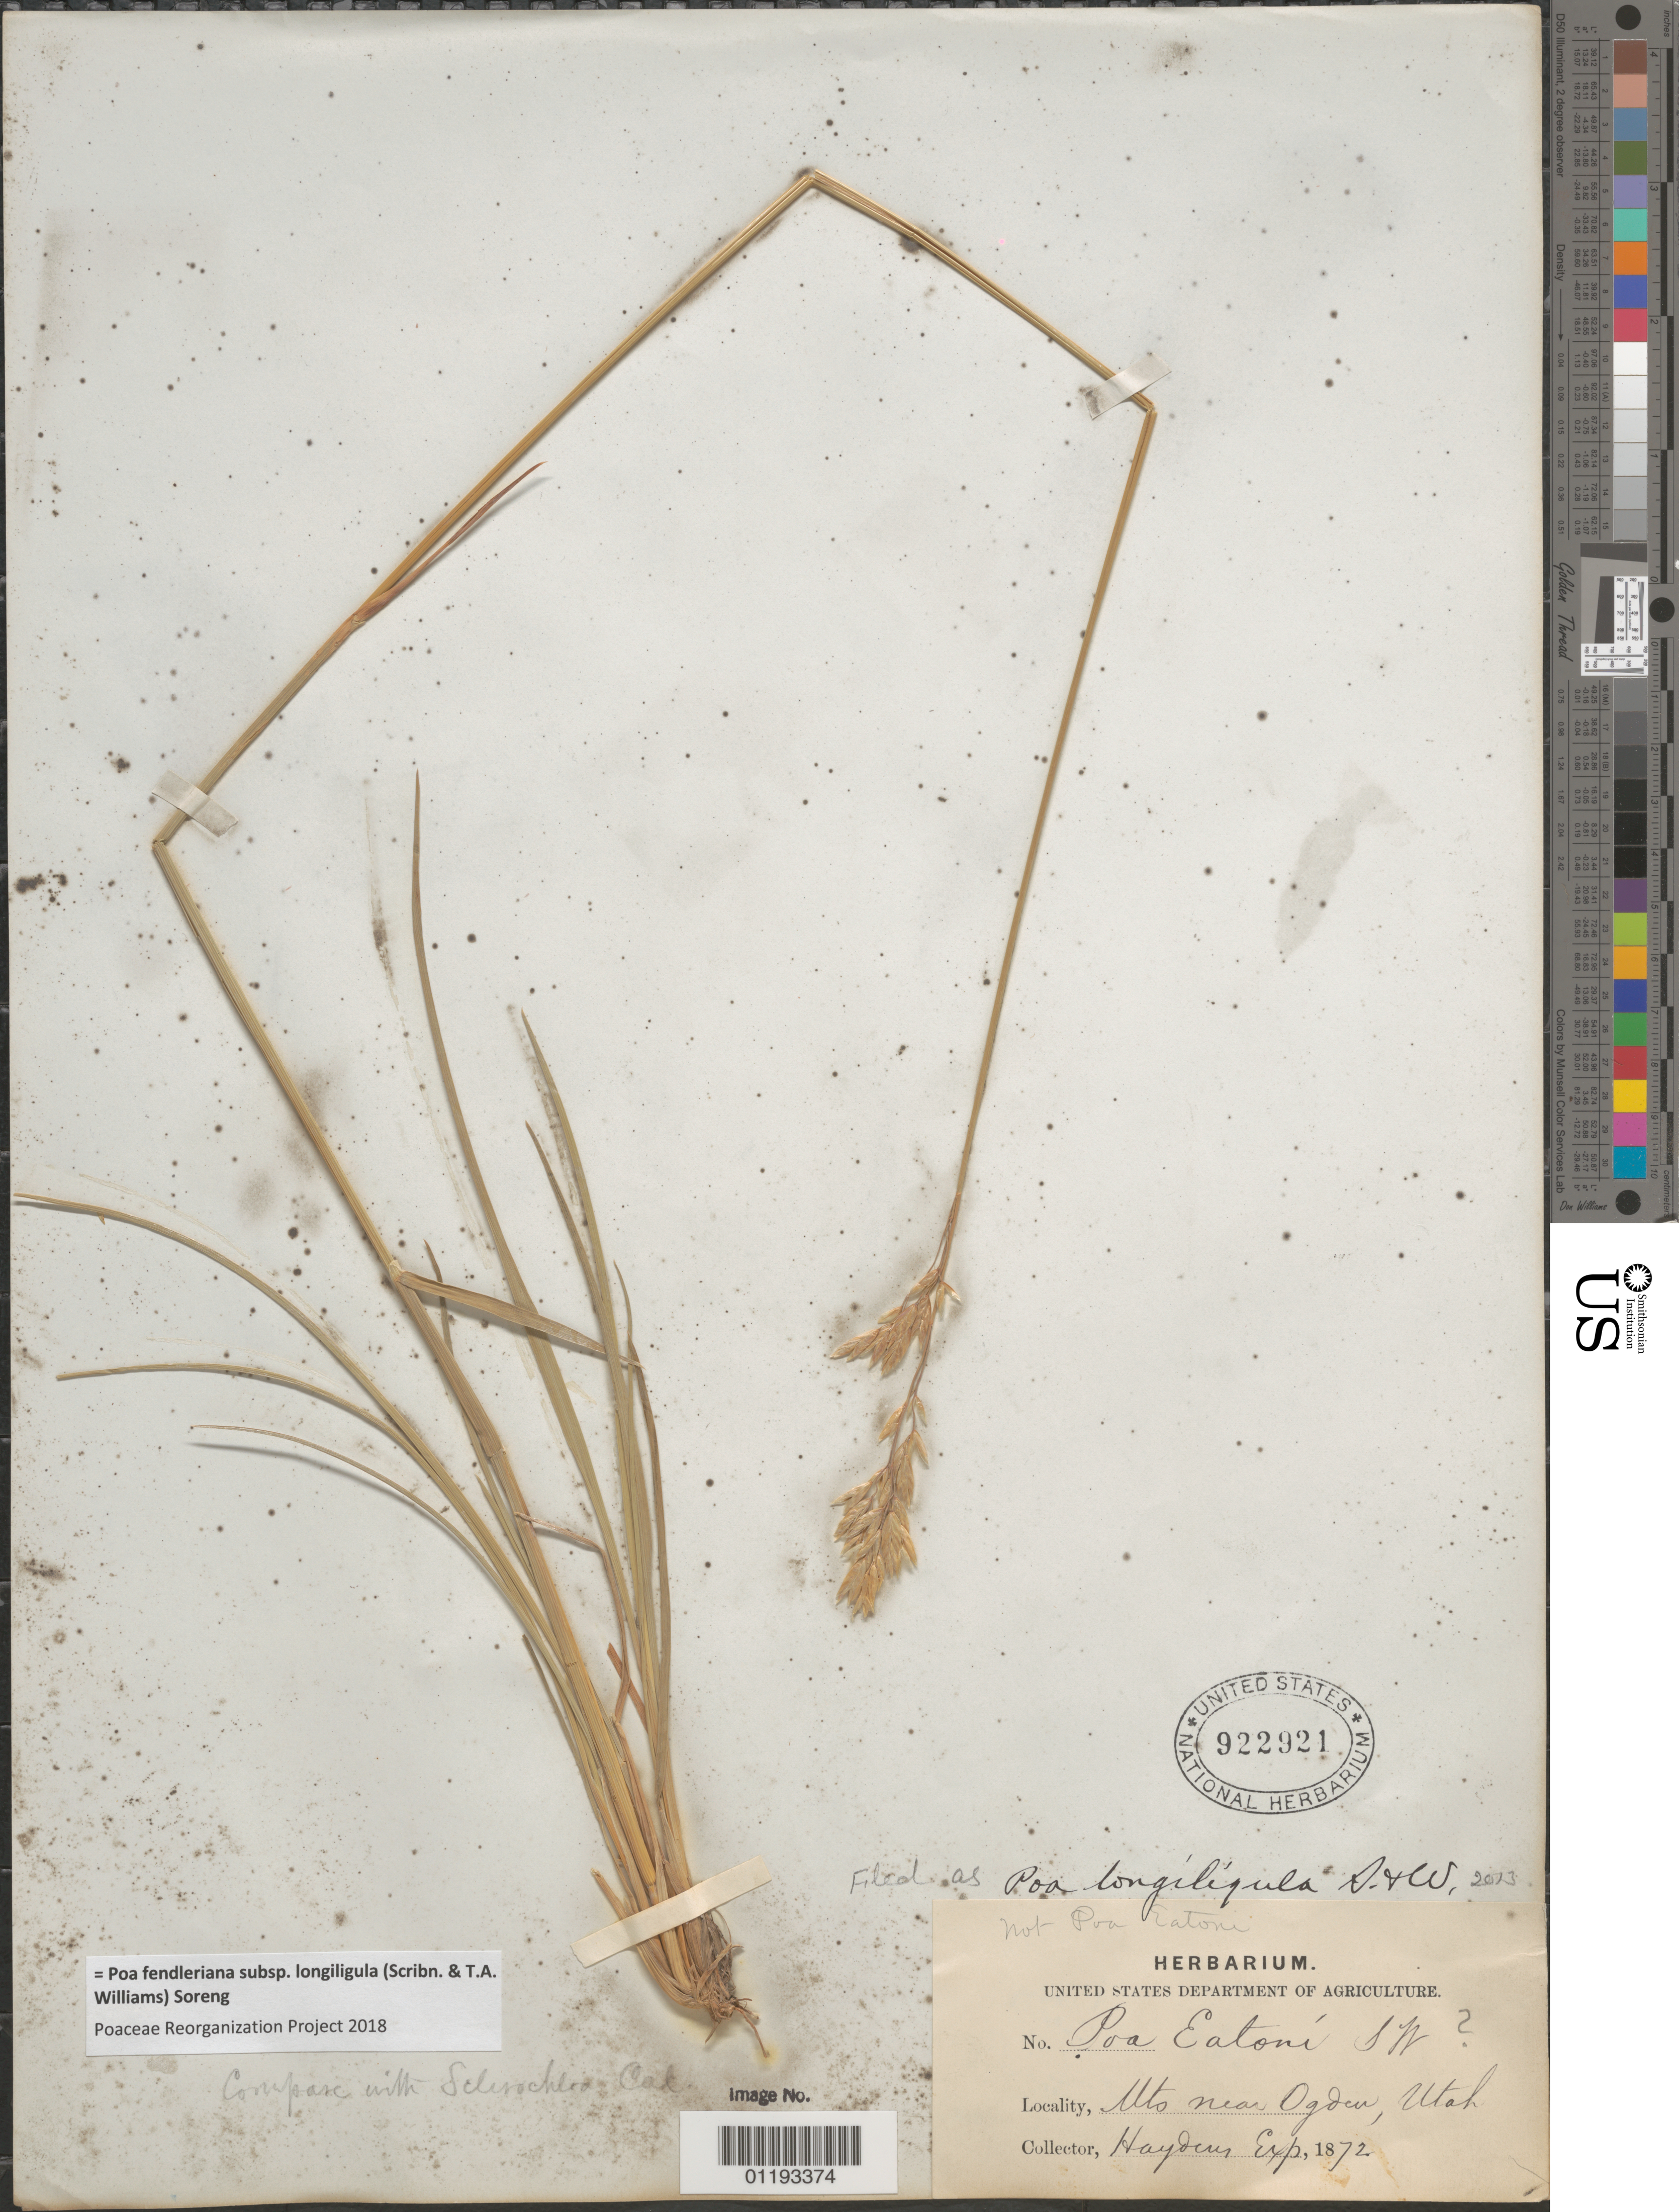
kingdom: Plantae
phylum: Tracheophyta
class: Liliopsida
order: Poales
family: Poaceae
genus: Poa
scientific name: Poa fendleriana subsp. longiligula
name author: (Scribn. & T.A. Williams) Soreng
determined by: Poaceae Reorganization Project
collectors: -- Hayden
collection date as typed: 1872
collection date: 1872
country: United States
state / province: Utah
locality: Mountains near Ogden.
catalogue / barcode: US 922921